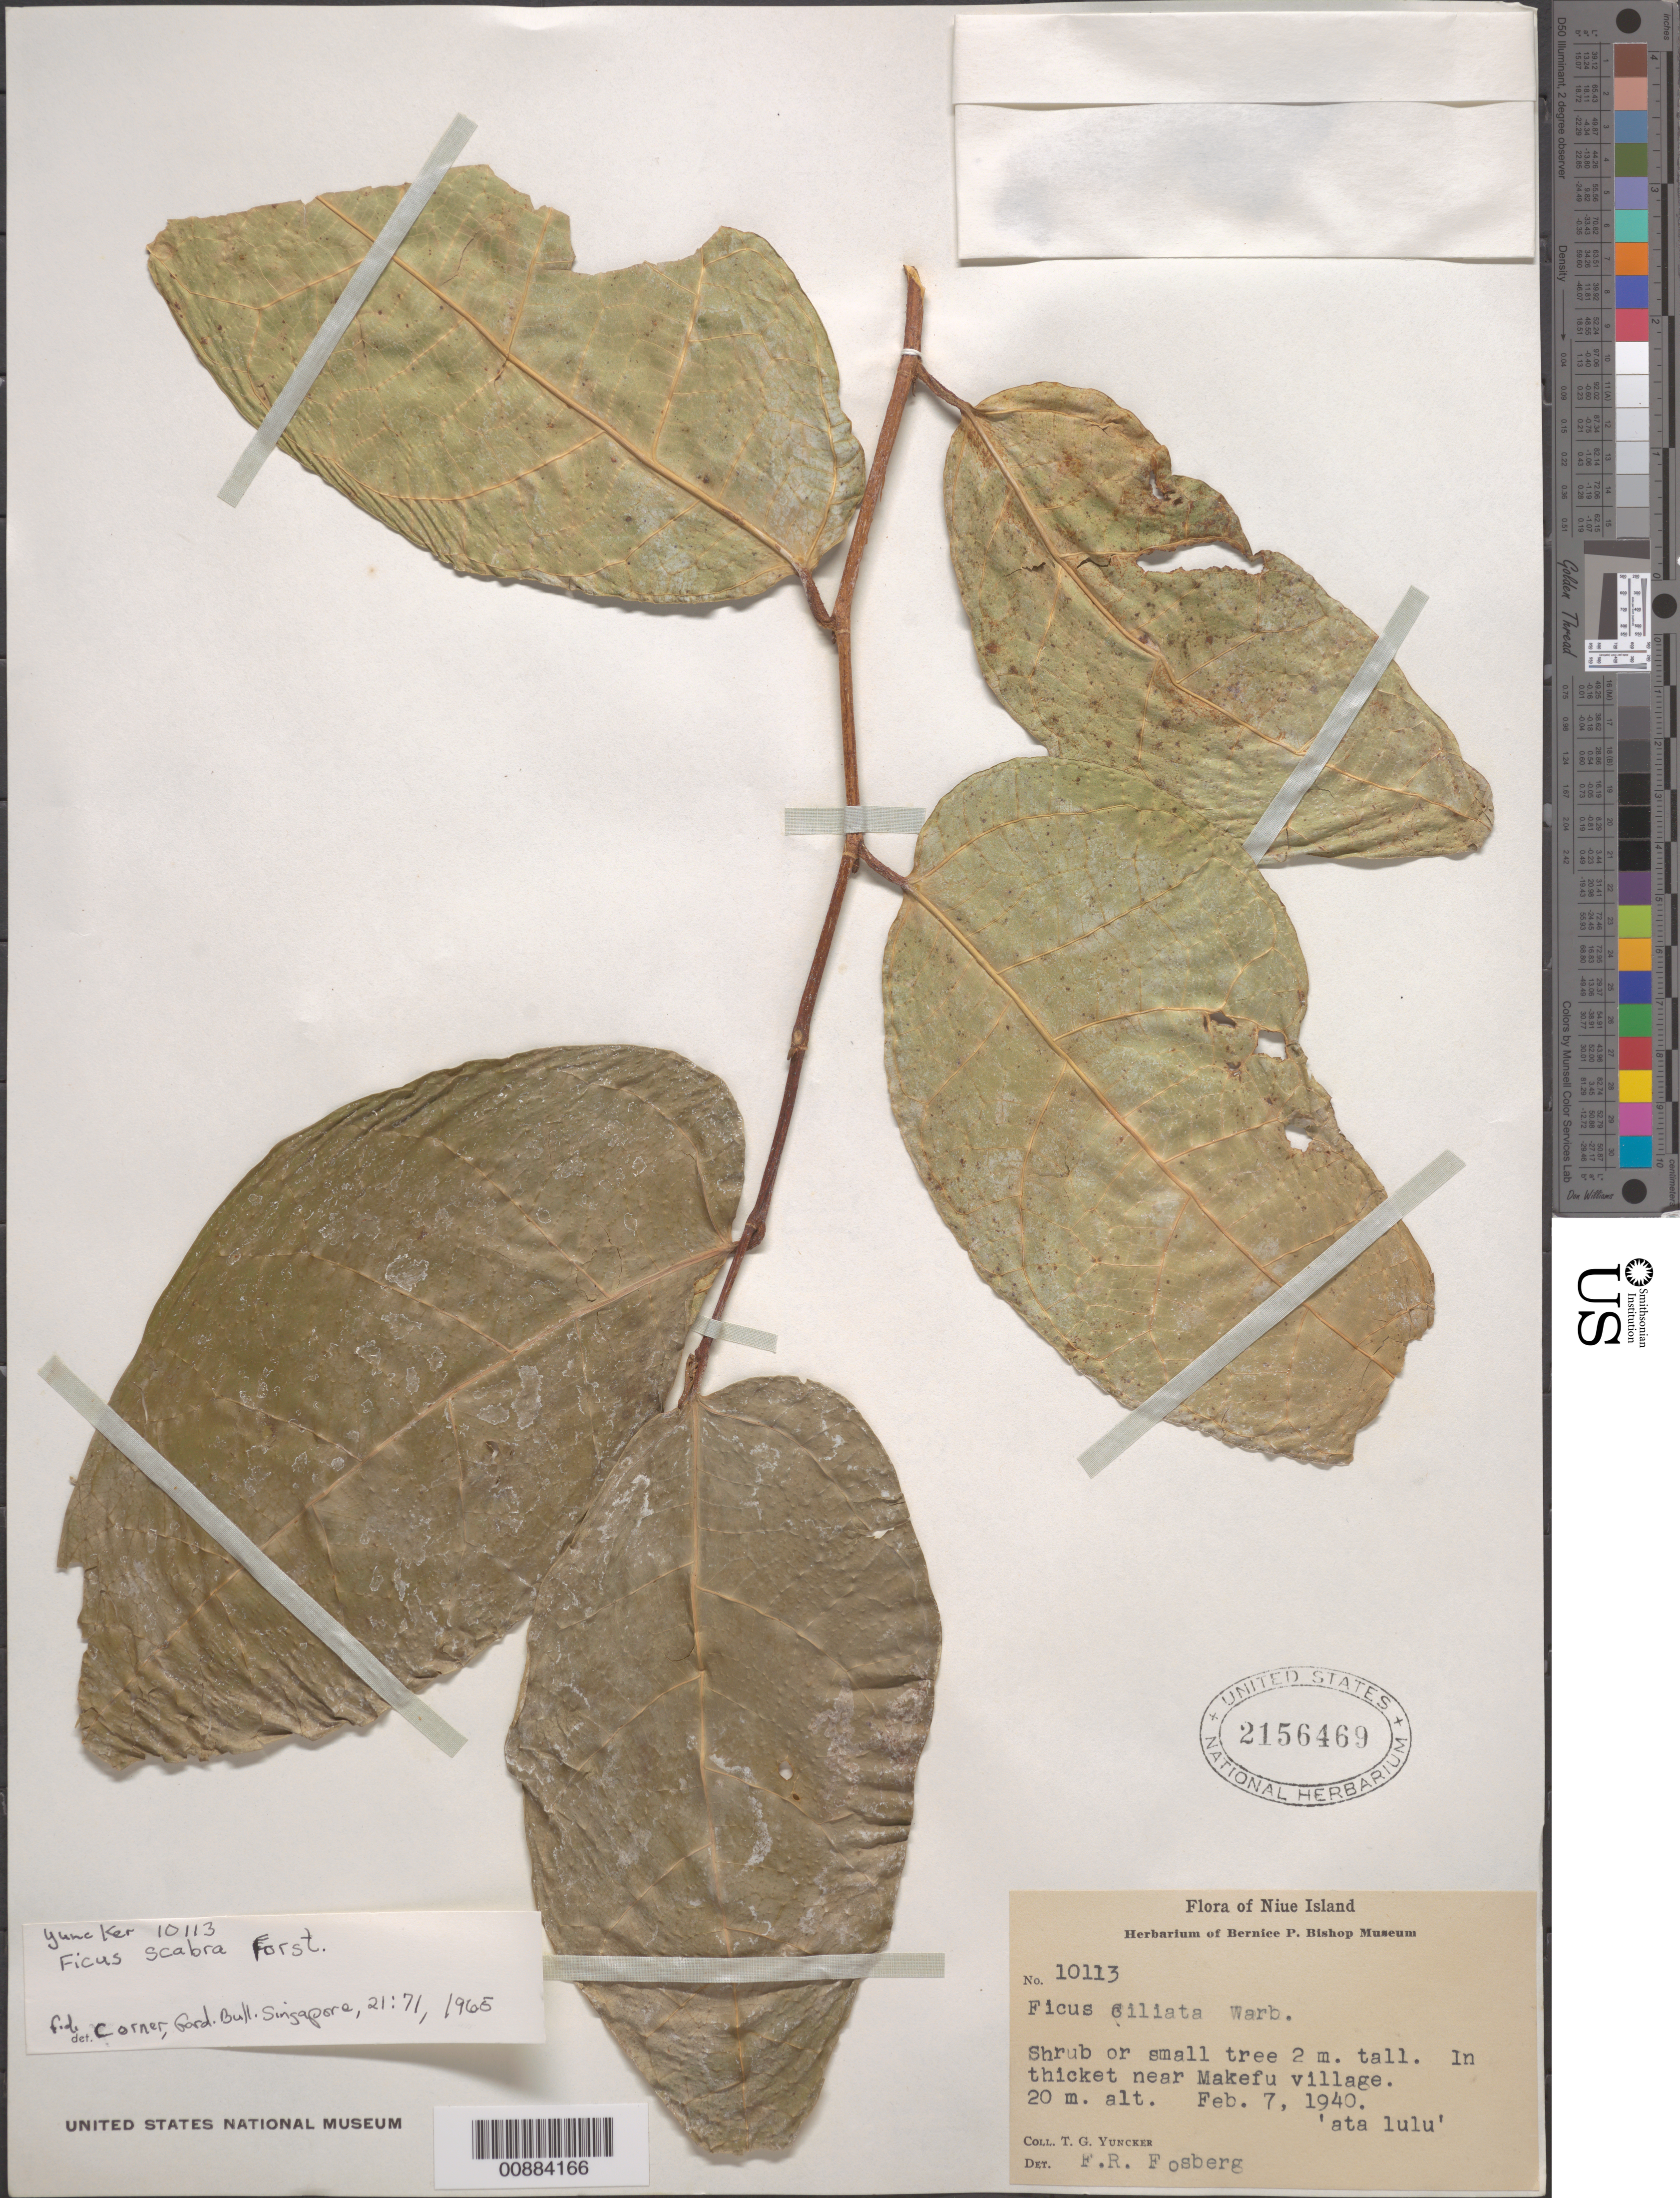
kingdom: Plantae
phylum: Tracheophyta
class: Magnoliopsida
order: Rosales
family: Moraceae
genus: Ficus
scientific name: Ficus scabra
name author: G. Forst.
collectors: T. G. Yuncker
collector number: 10113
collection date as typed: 07 Feb 1940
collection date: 1940-02-07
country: Niue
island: Niue I.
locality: near Makefu village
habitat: thicket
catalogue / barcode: US 2156469